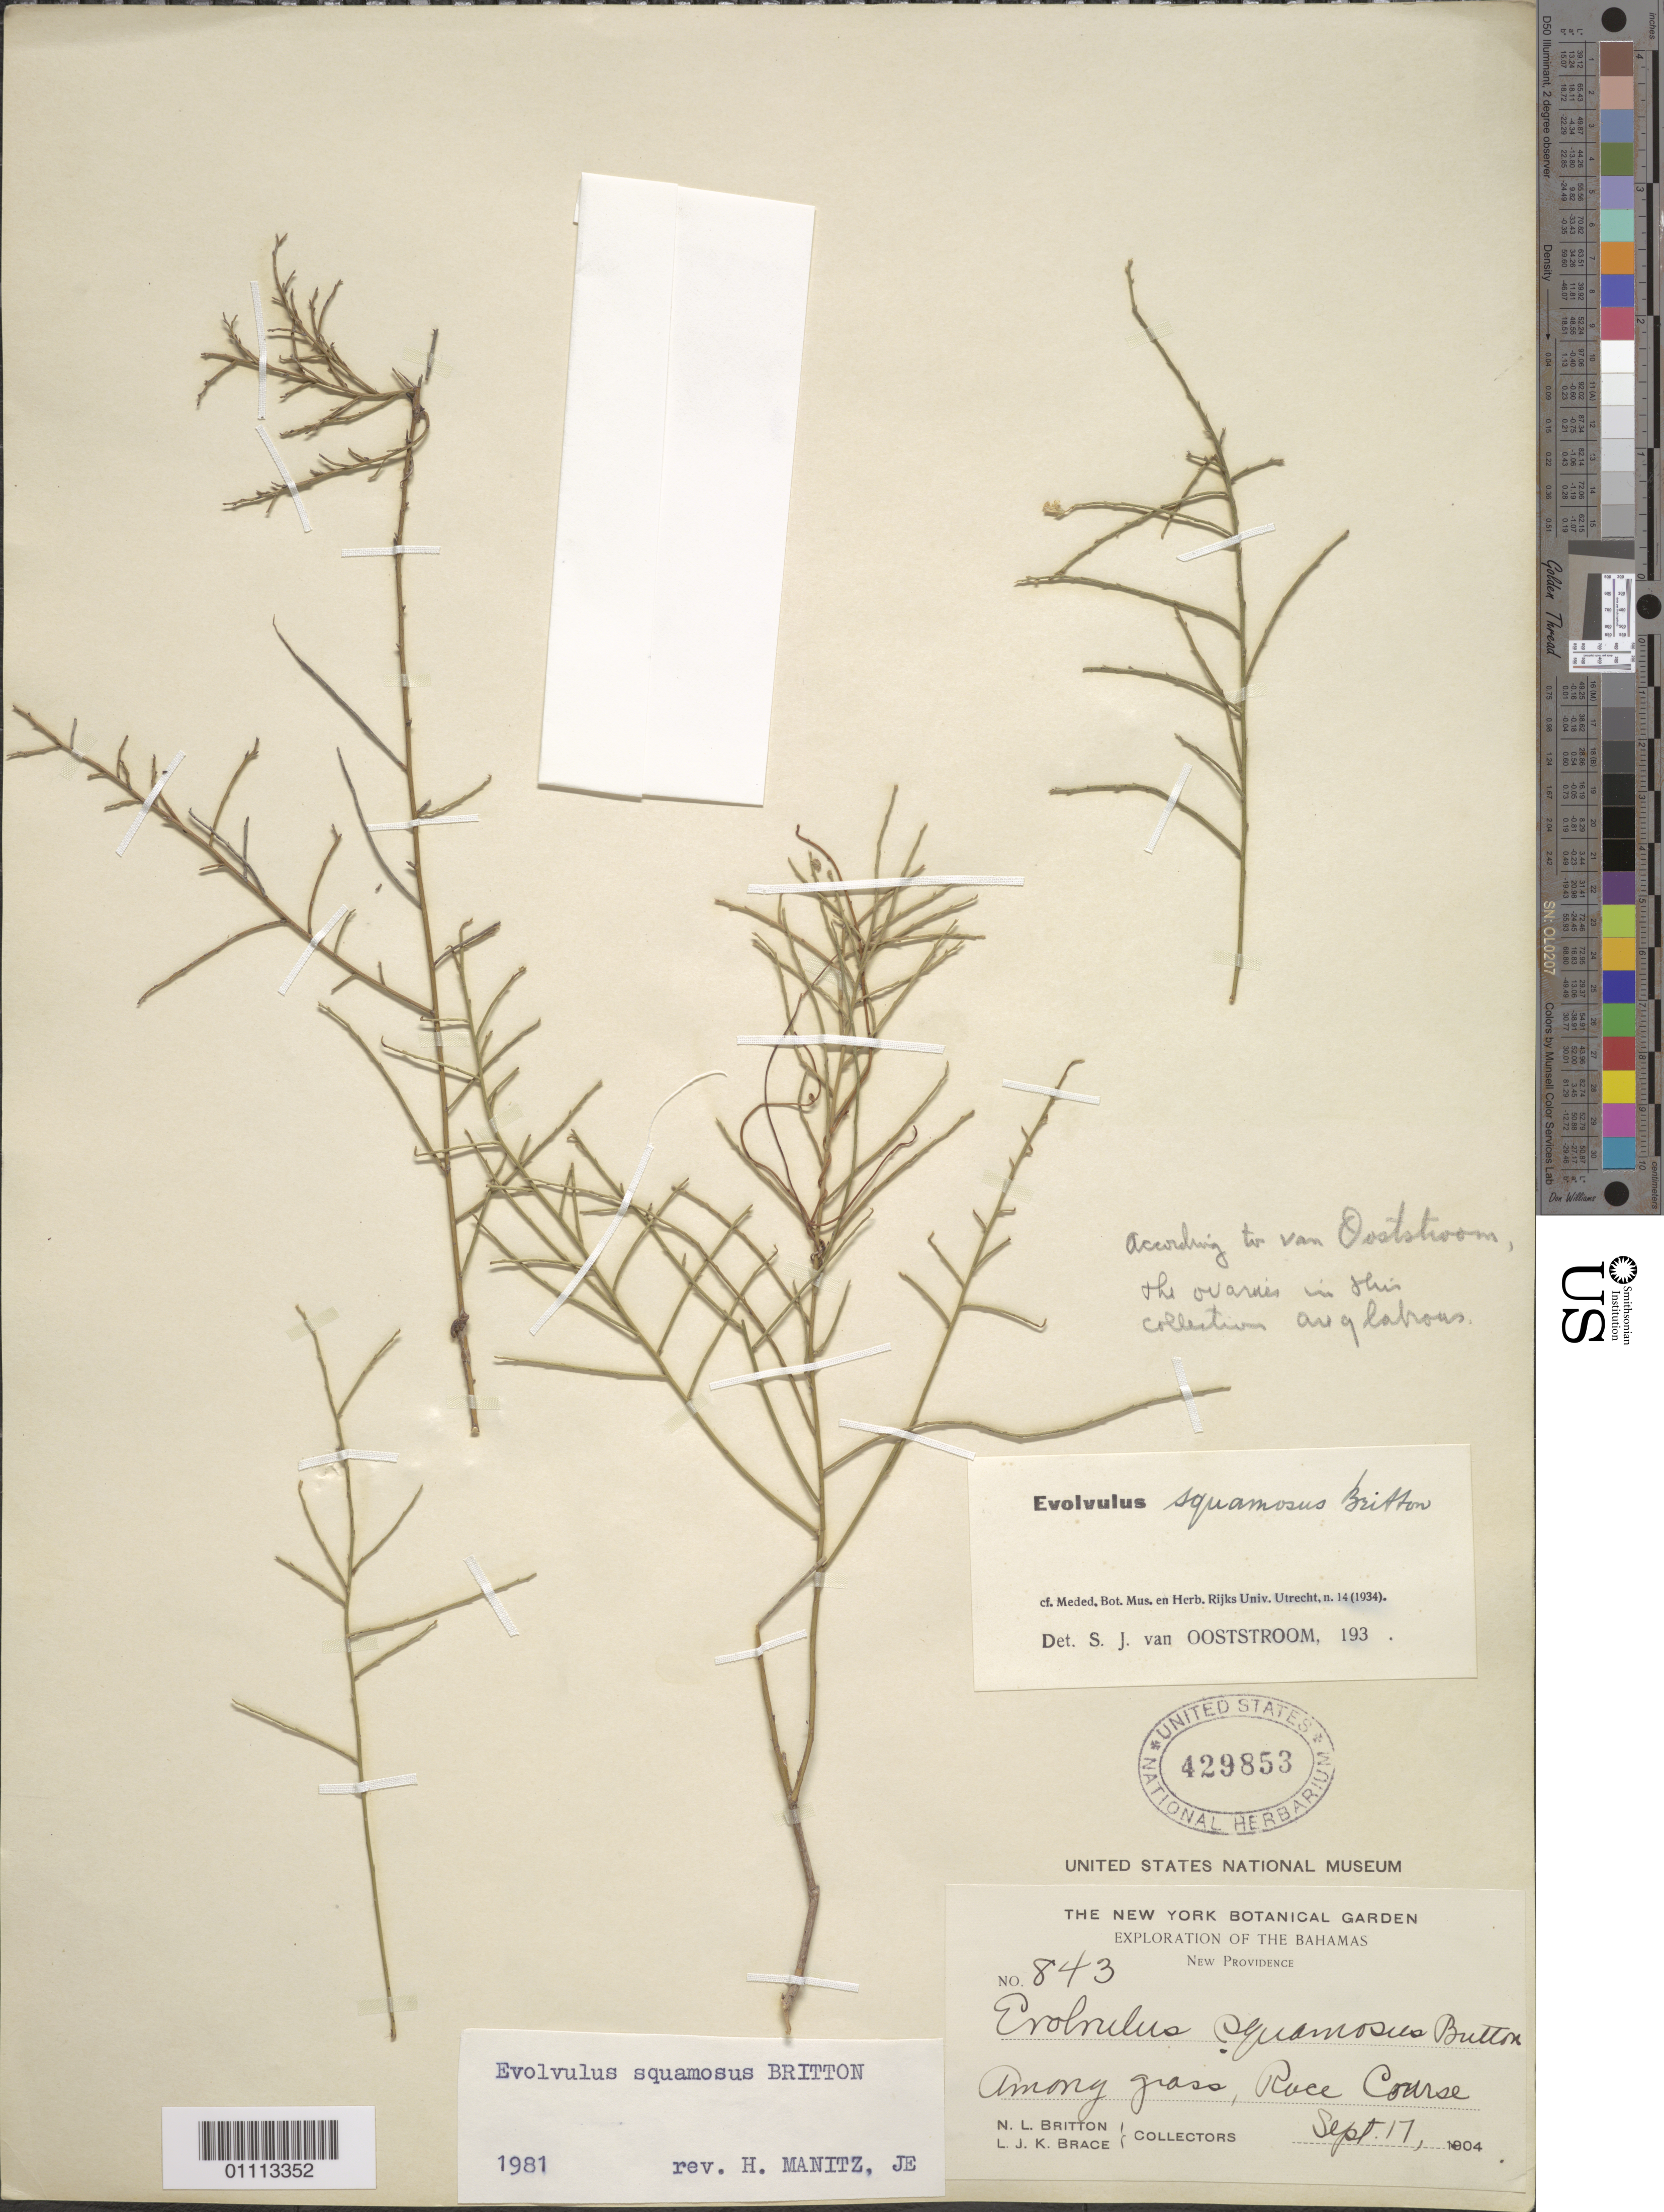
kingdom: Plantae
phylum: Tracheophyta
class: Magnoliopsida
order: Solanales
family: Convolvulaceae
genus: Evolvulus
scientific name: Evolvulus squamosus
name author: Britton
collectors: N. Britton & L. J. K. Brace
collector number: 843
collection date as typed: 17 Sep 1904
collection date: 1904-09-17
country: Bahamas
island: New Providence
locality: Among grass, Race Course.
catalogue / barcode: US 429853